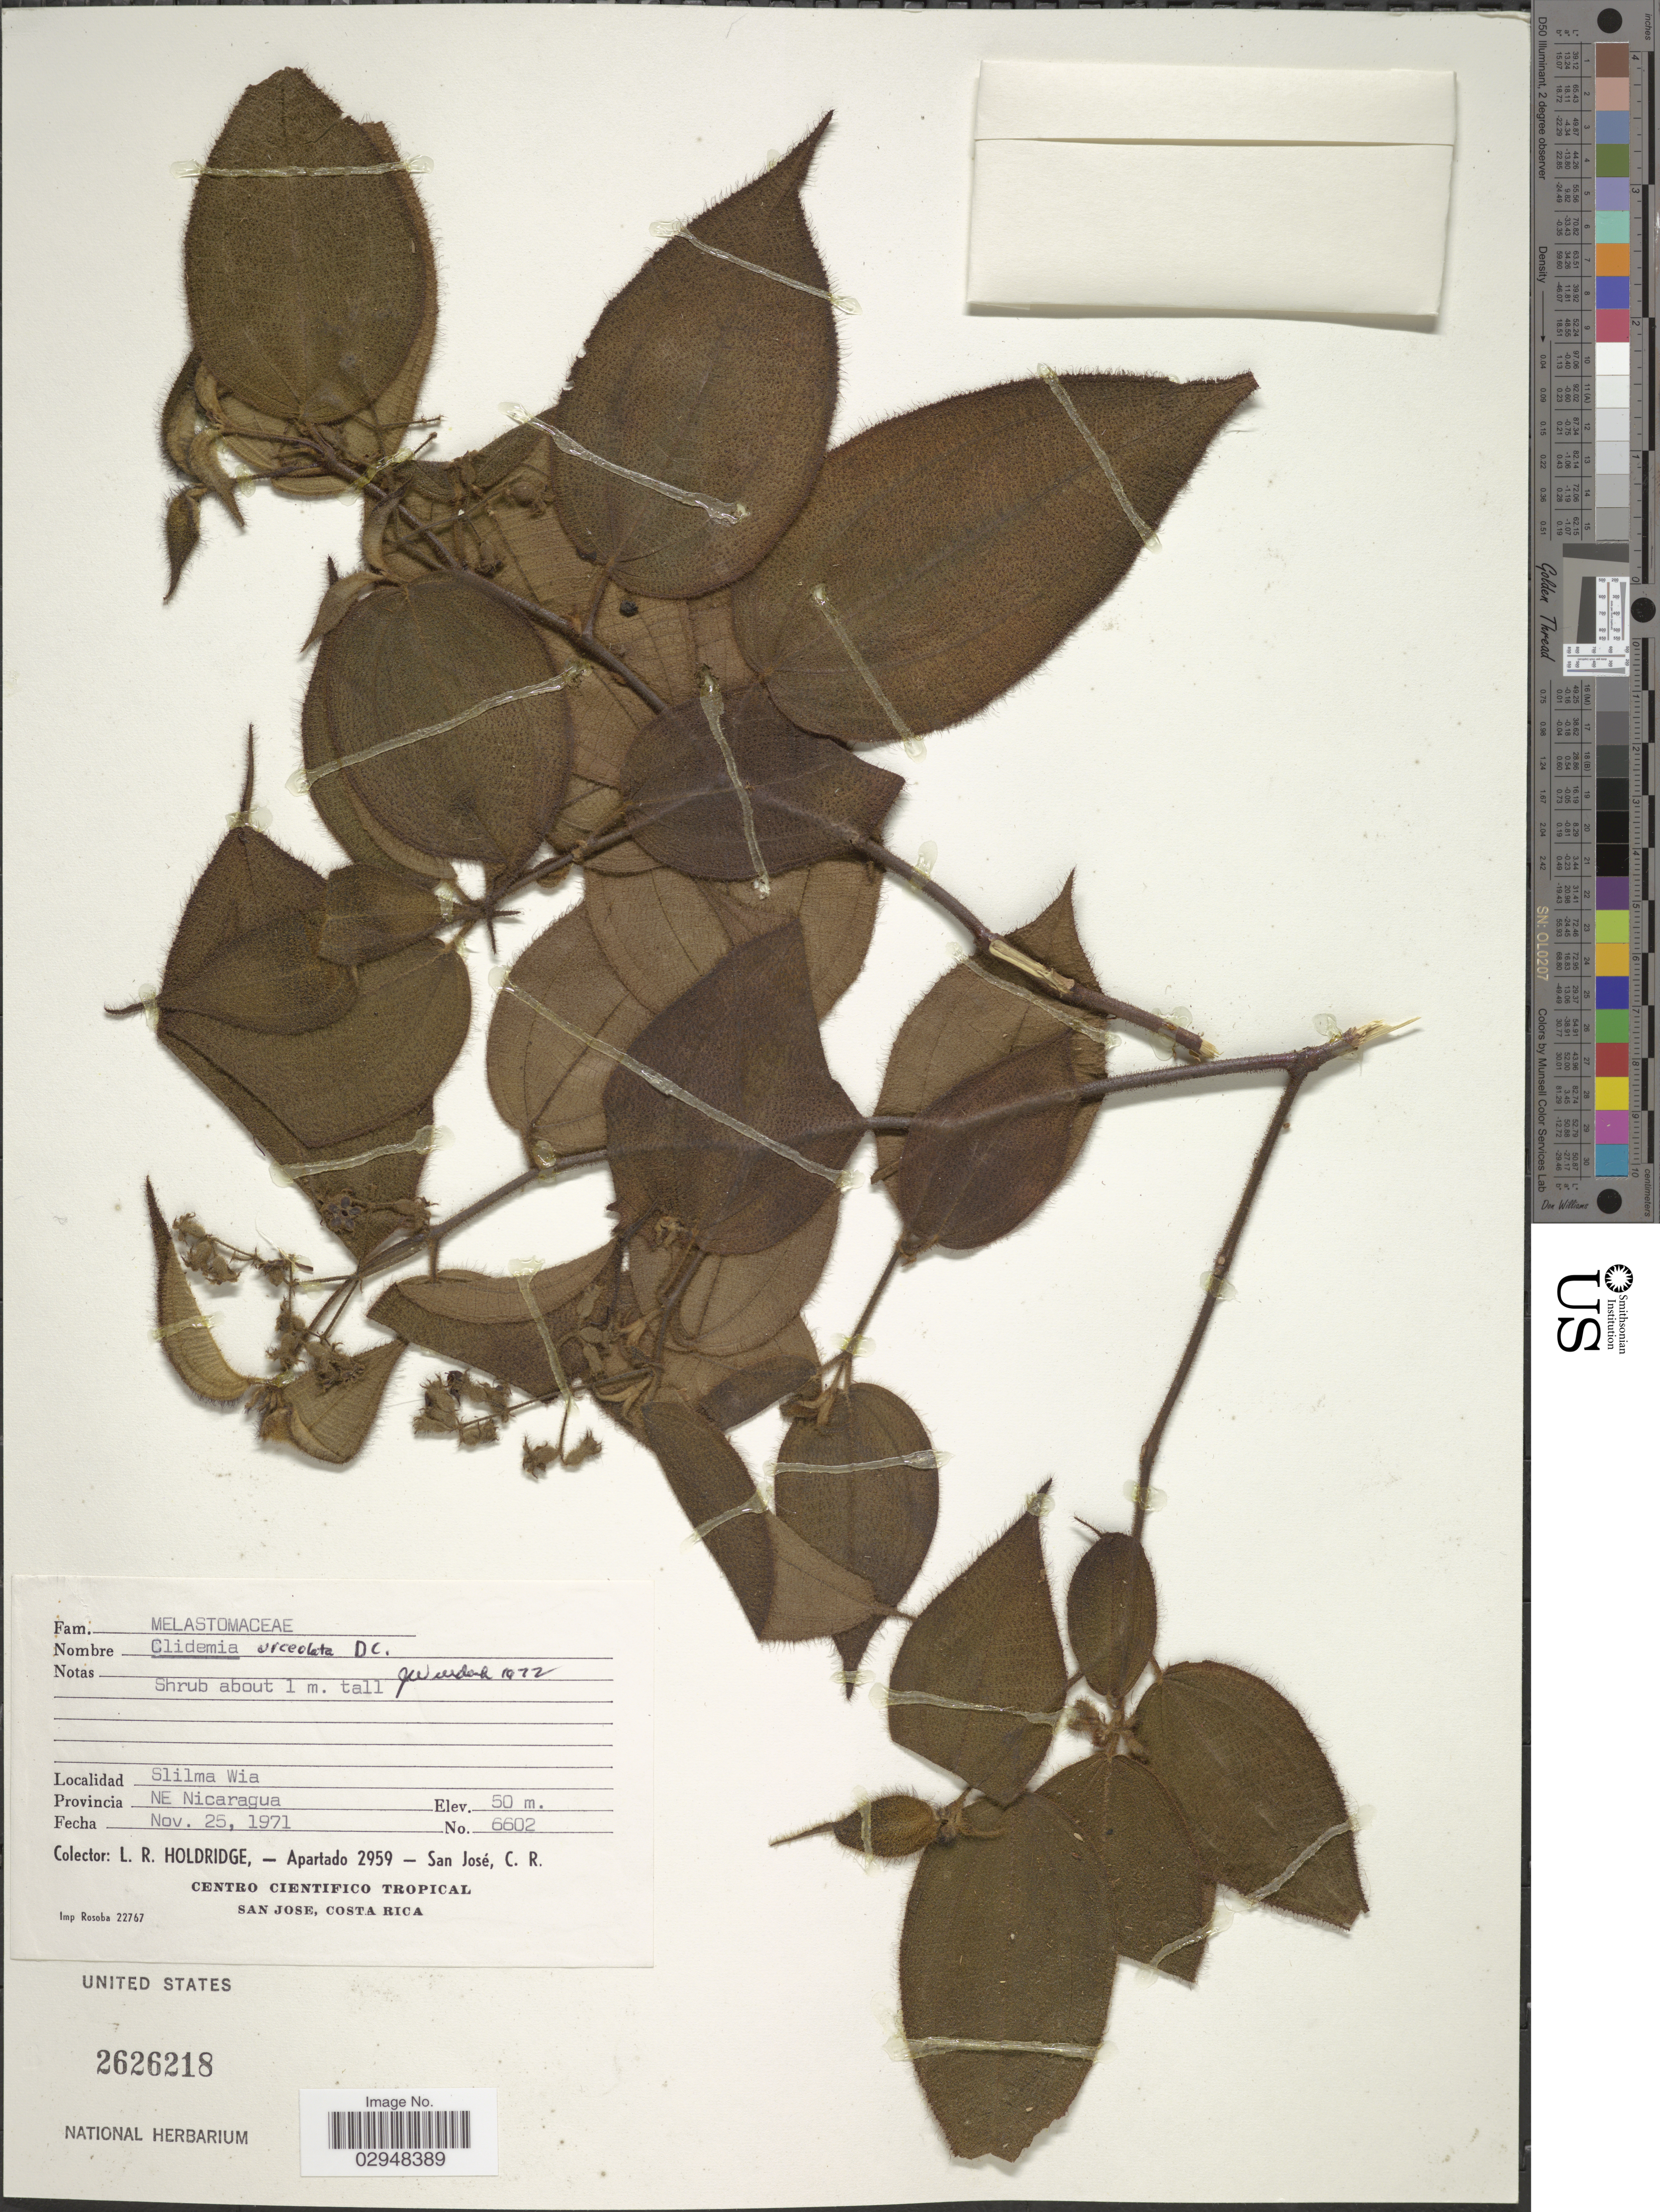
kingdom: Plantae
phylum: Tracheophyta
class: Magnoliopsida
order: Myrtales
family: Melastomataceae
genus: Clidemia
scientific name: Clidemia urceolata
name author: DC.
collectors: L. Holdridge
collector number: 6602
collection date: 1971-11-25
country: Nicaragua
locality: Slilma Wia, Provincia NE Nicaragua.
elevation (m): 50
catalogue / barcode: US 2626218